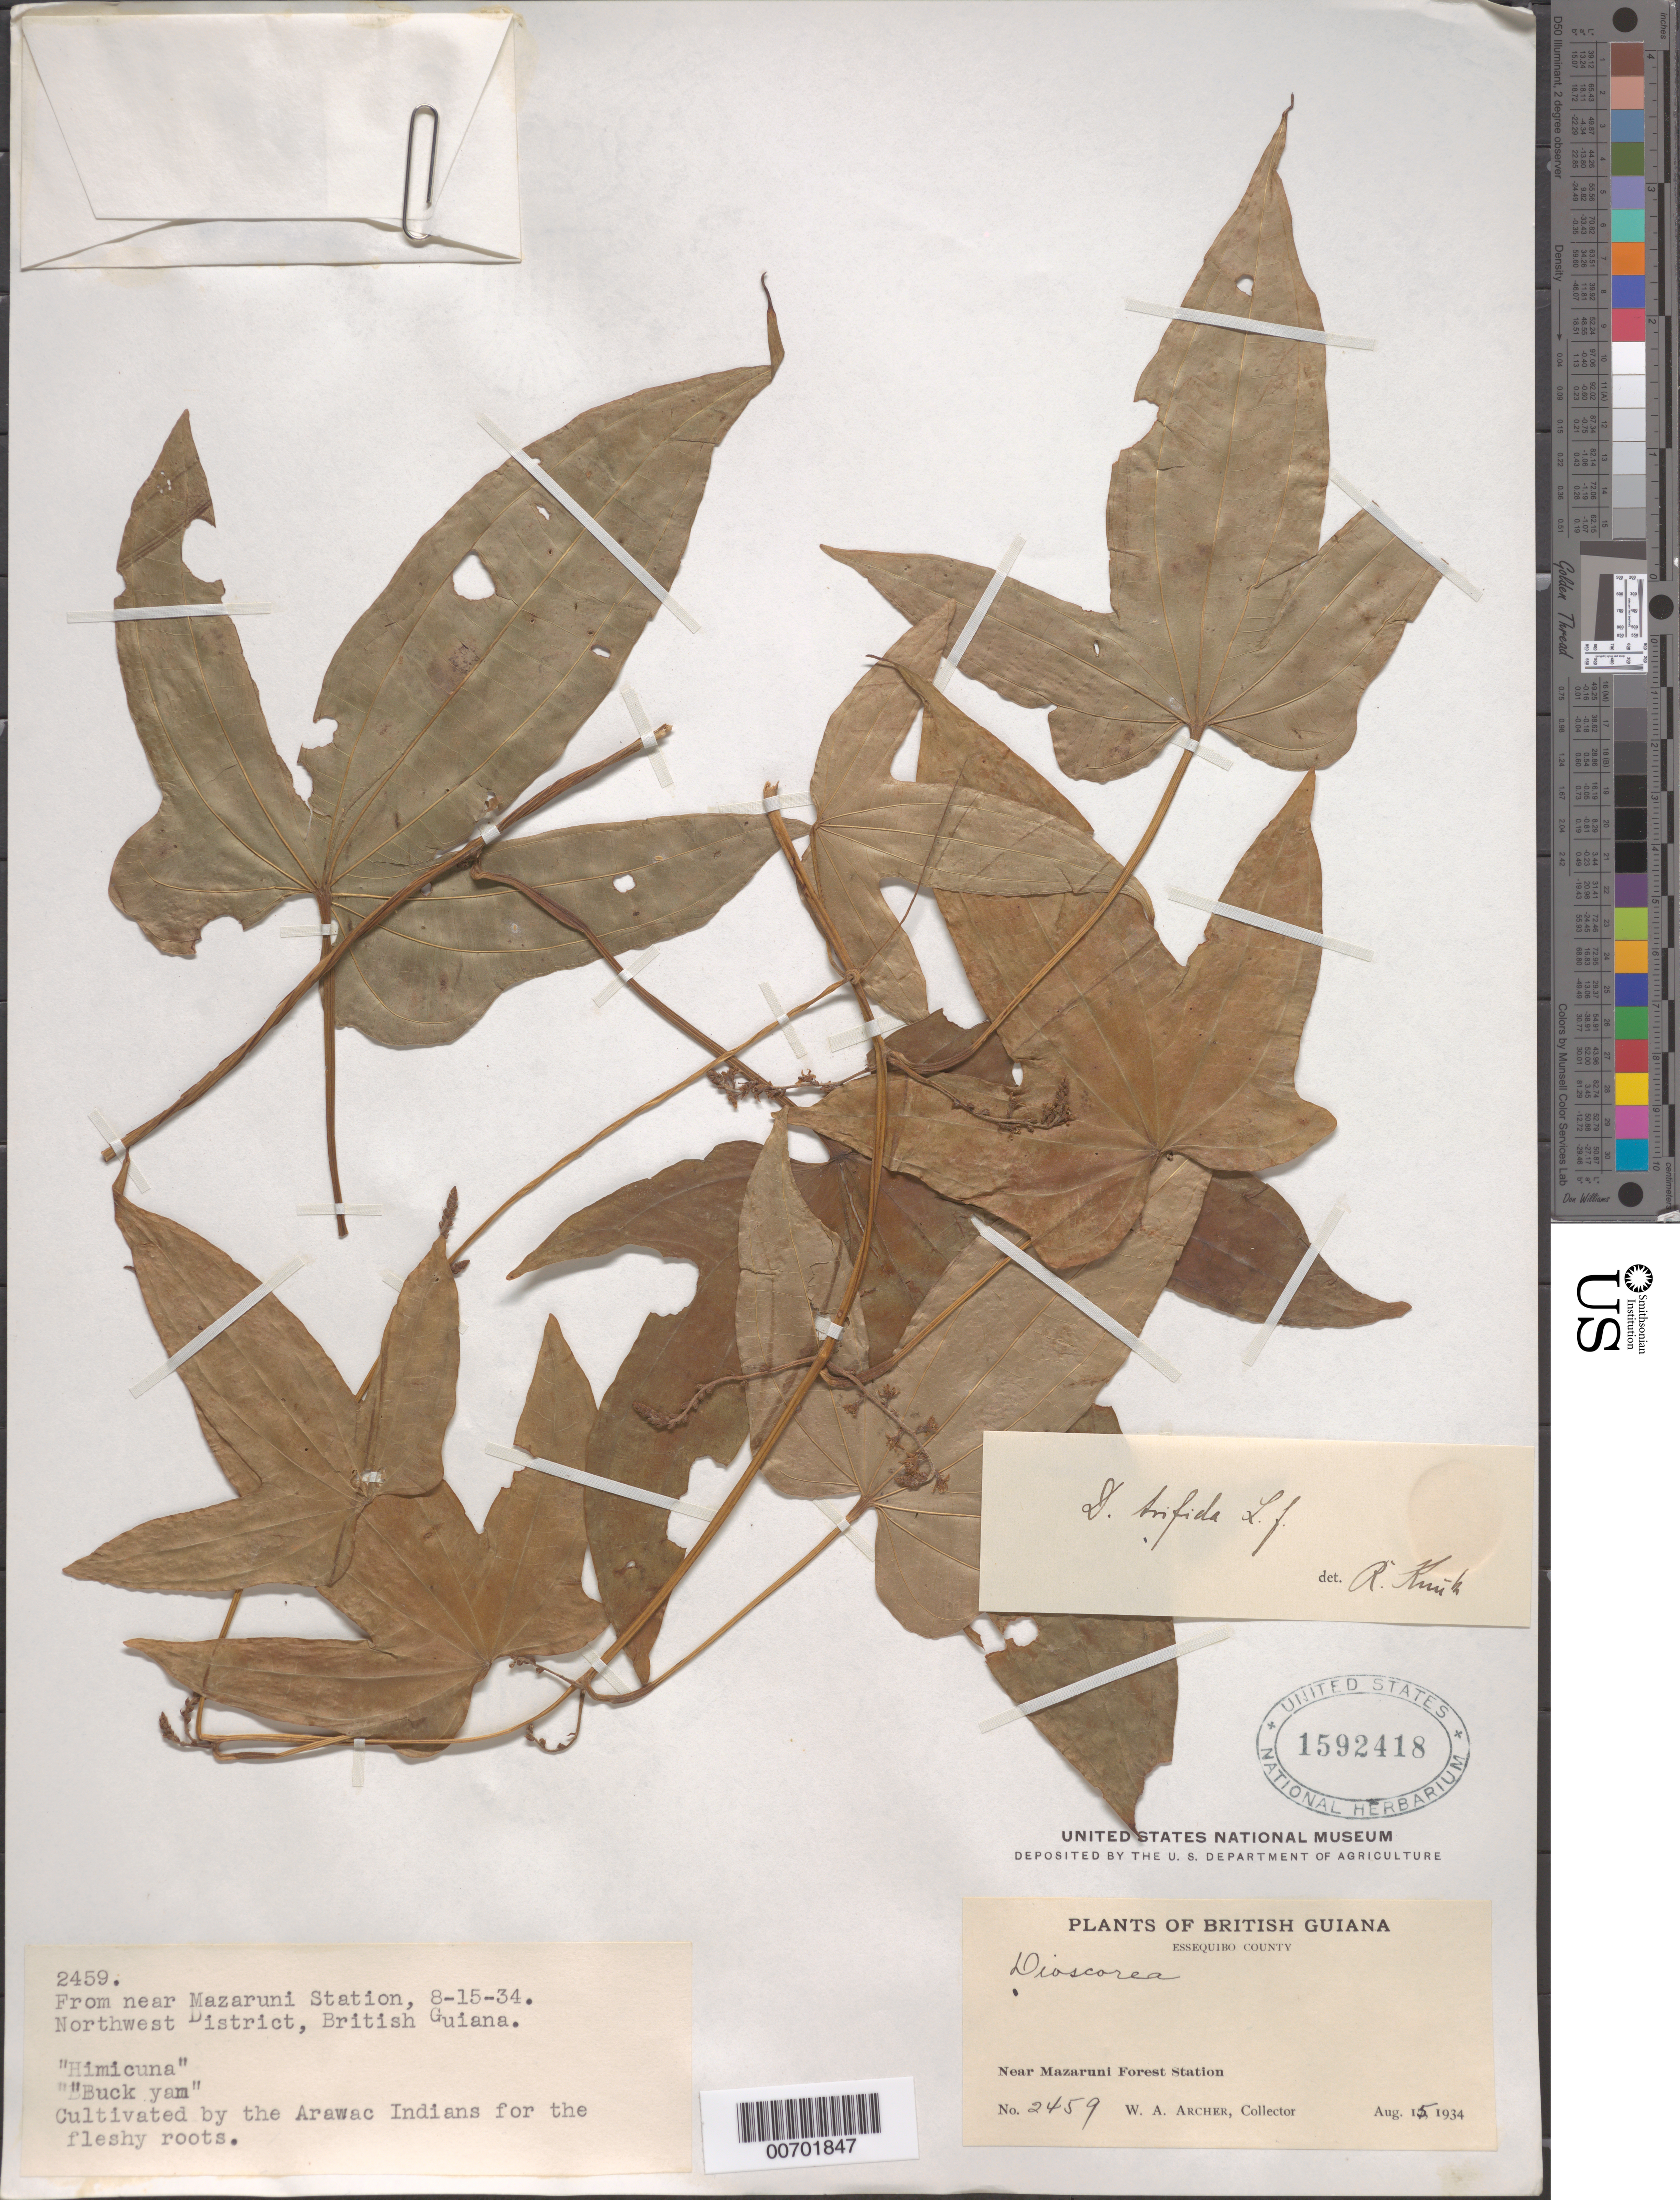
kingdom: Plantae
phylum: Tracheophyta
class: Liliopsida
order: Dioscoreales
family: Dioscoreaceae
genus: Dioscorea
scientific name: Dioscorea trifida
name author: L. f.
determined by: Ayala F., Franklin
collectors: W. A. Archer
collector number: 2459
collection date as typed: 15-Aug-34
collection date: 1934-08-15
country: Guyana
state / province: Cuyuni-Mazaruni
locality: Mazaruni Forest Station, vic.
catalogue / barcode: US 1592418